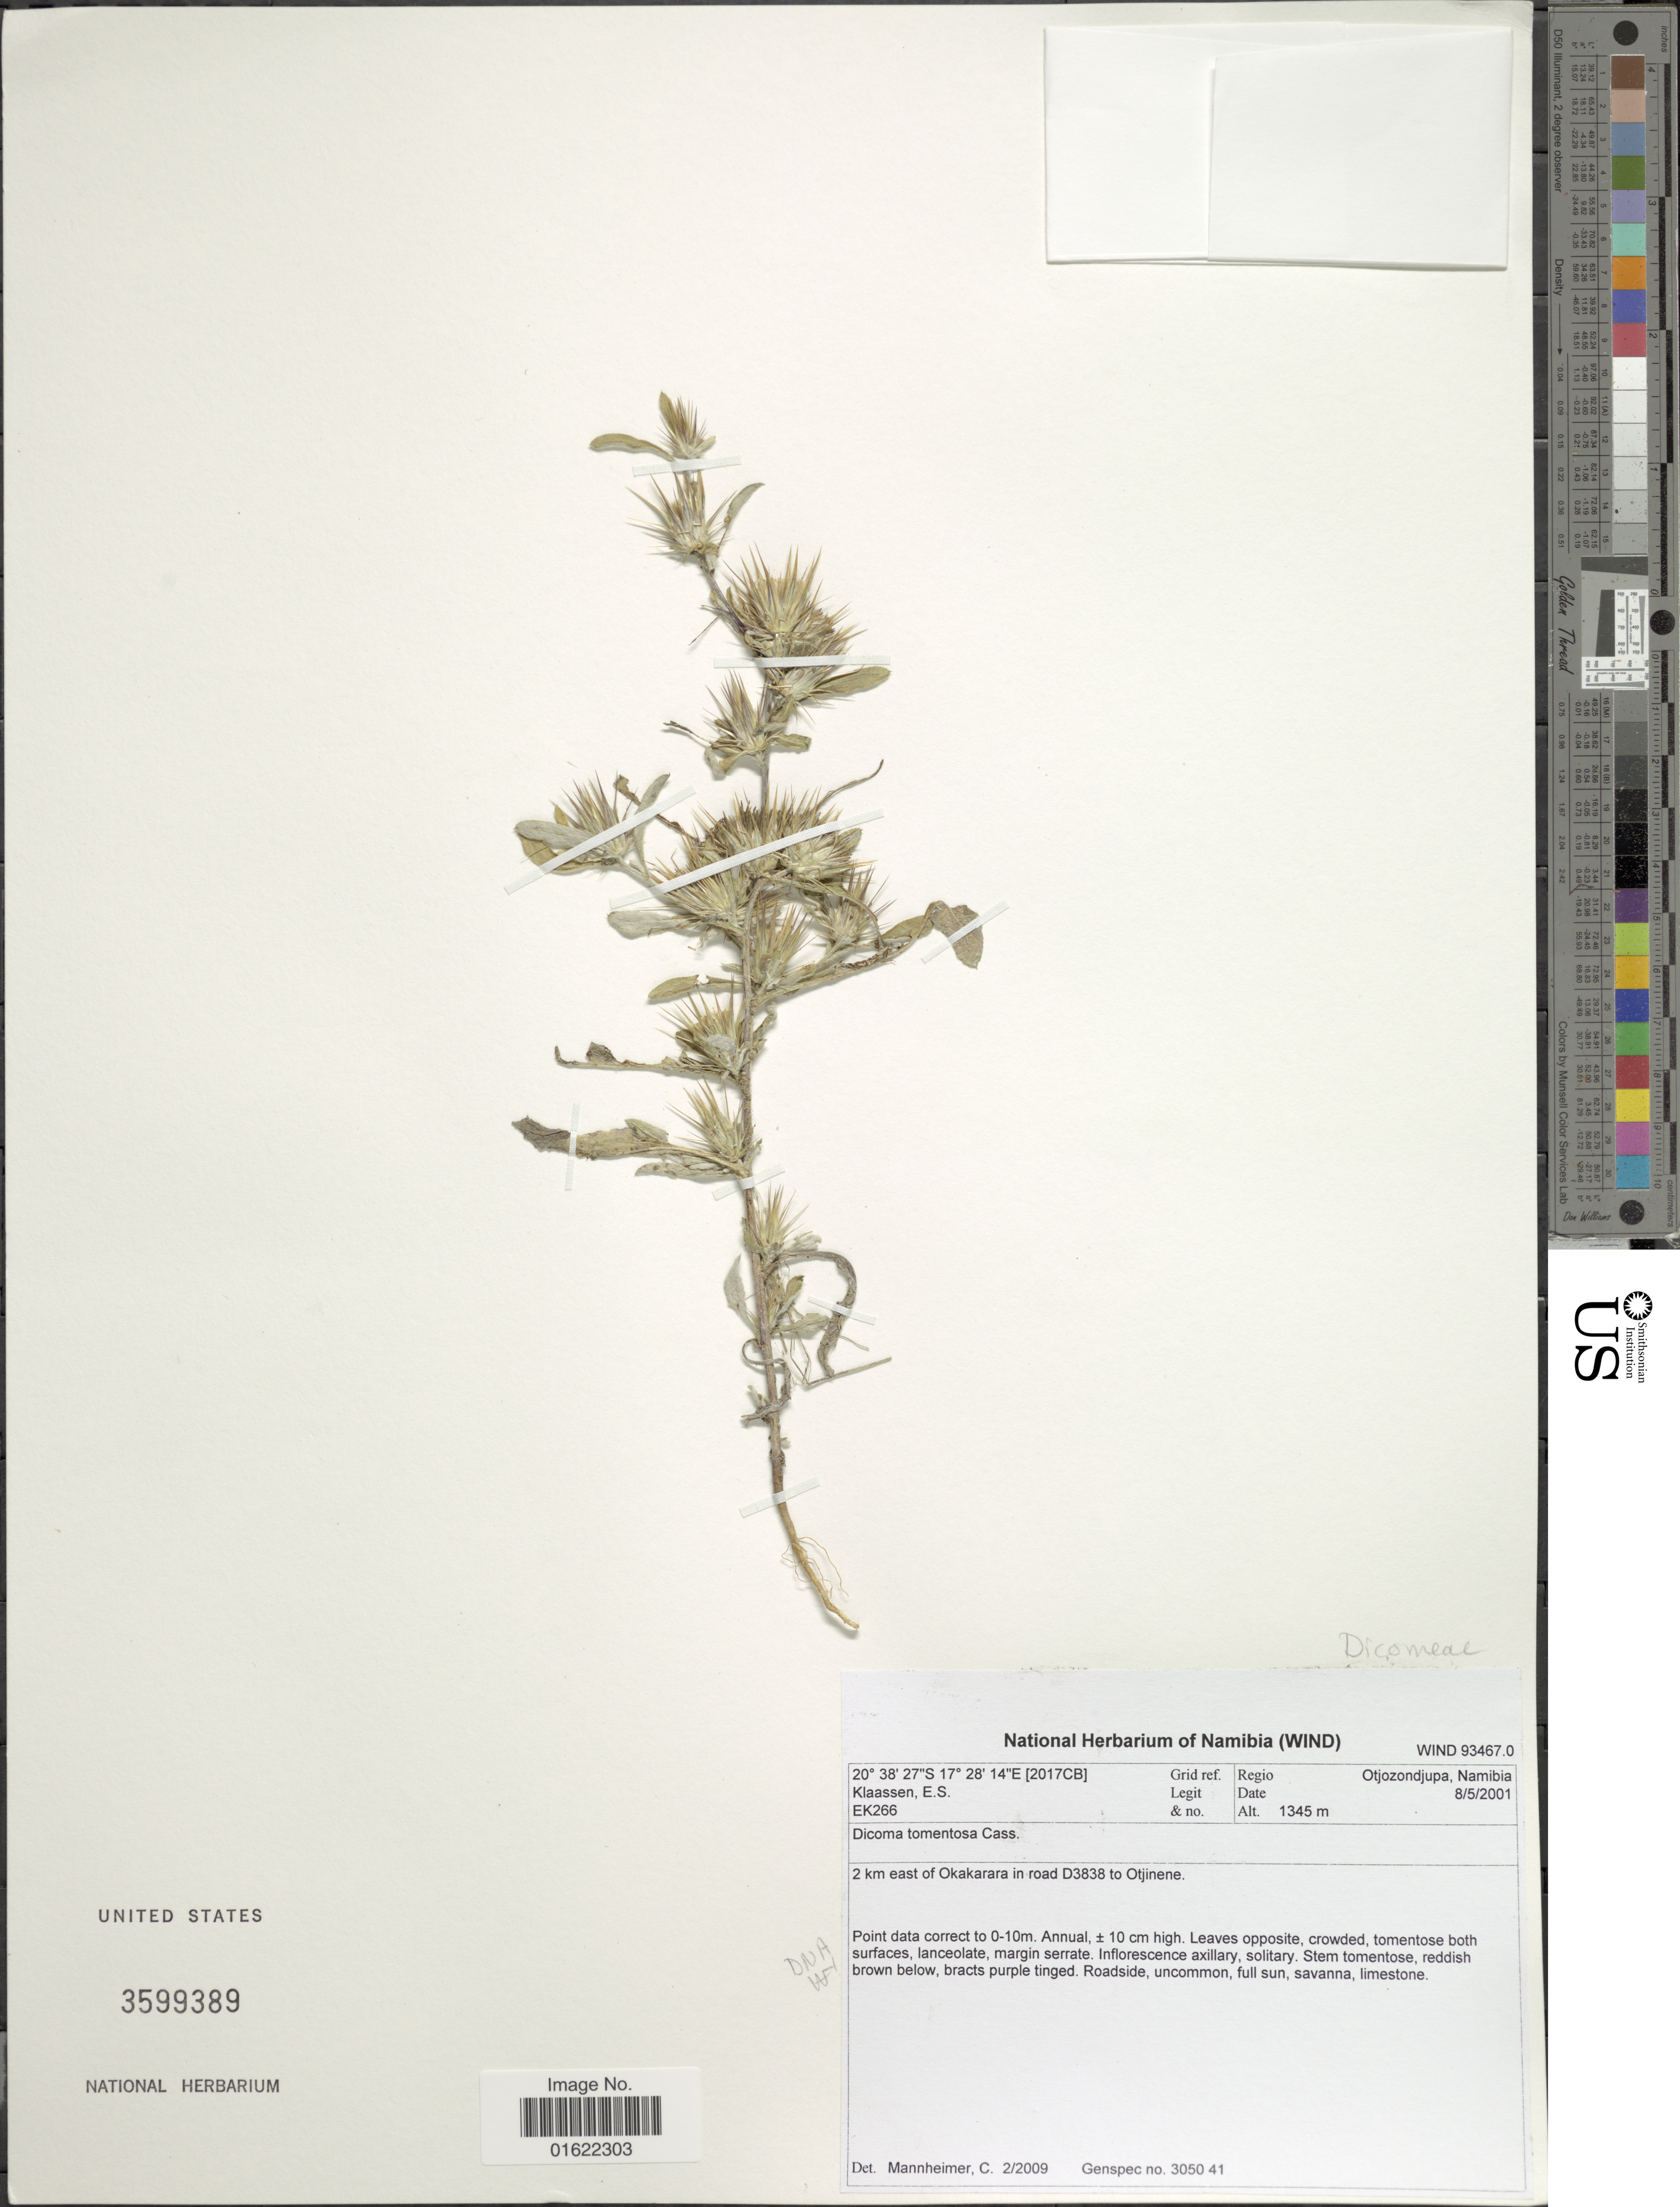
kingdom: Plantae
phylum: Tracheophyta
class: Magnoliopsida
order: Asterales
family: Asteraceae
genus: Dicoma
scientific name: Dicoma tomentosa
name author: Cass.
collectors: E. S. Klaassen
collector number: EK266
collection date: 2001-05-08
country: Namibia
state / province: Otjozondjupa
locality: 2 km east of Okakarar in road D3838 to Otjinene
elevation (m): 1345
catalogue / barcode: US 3599389